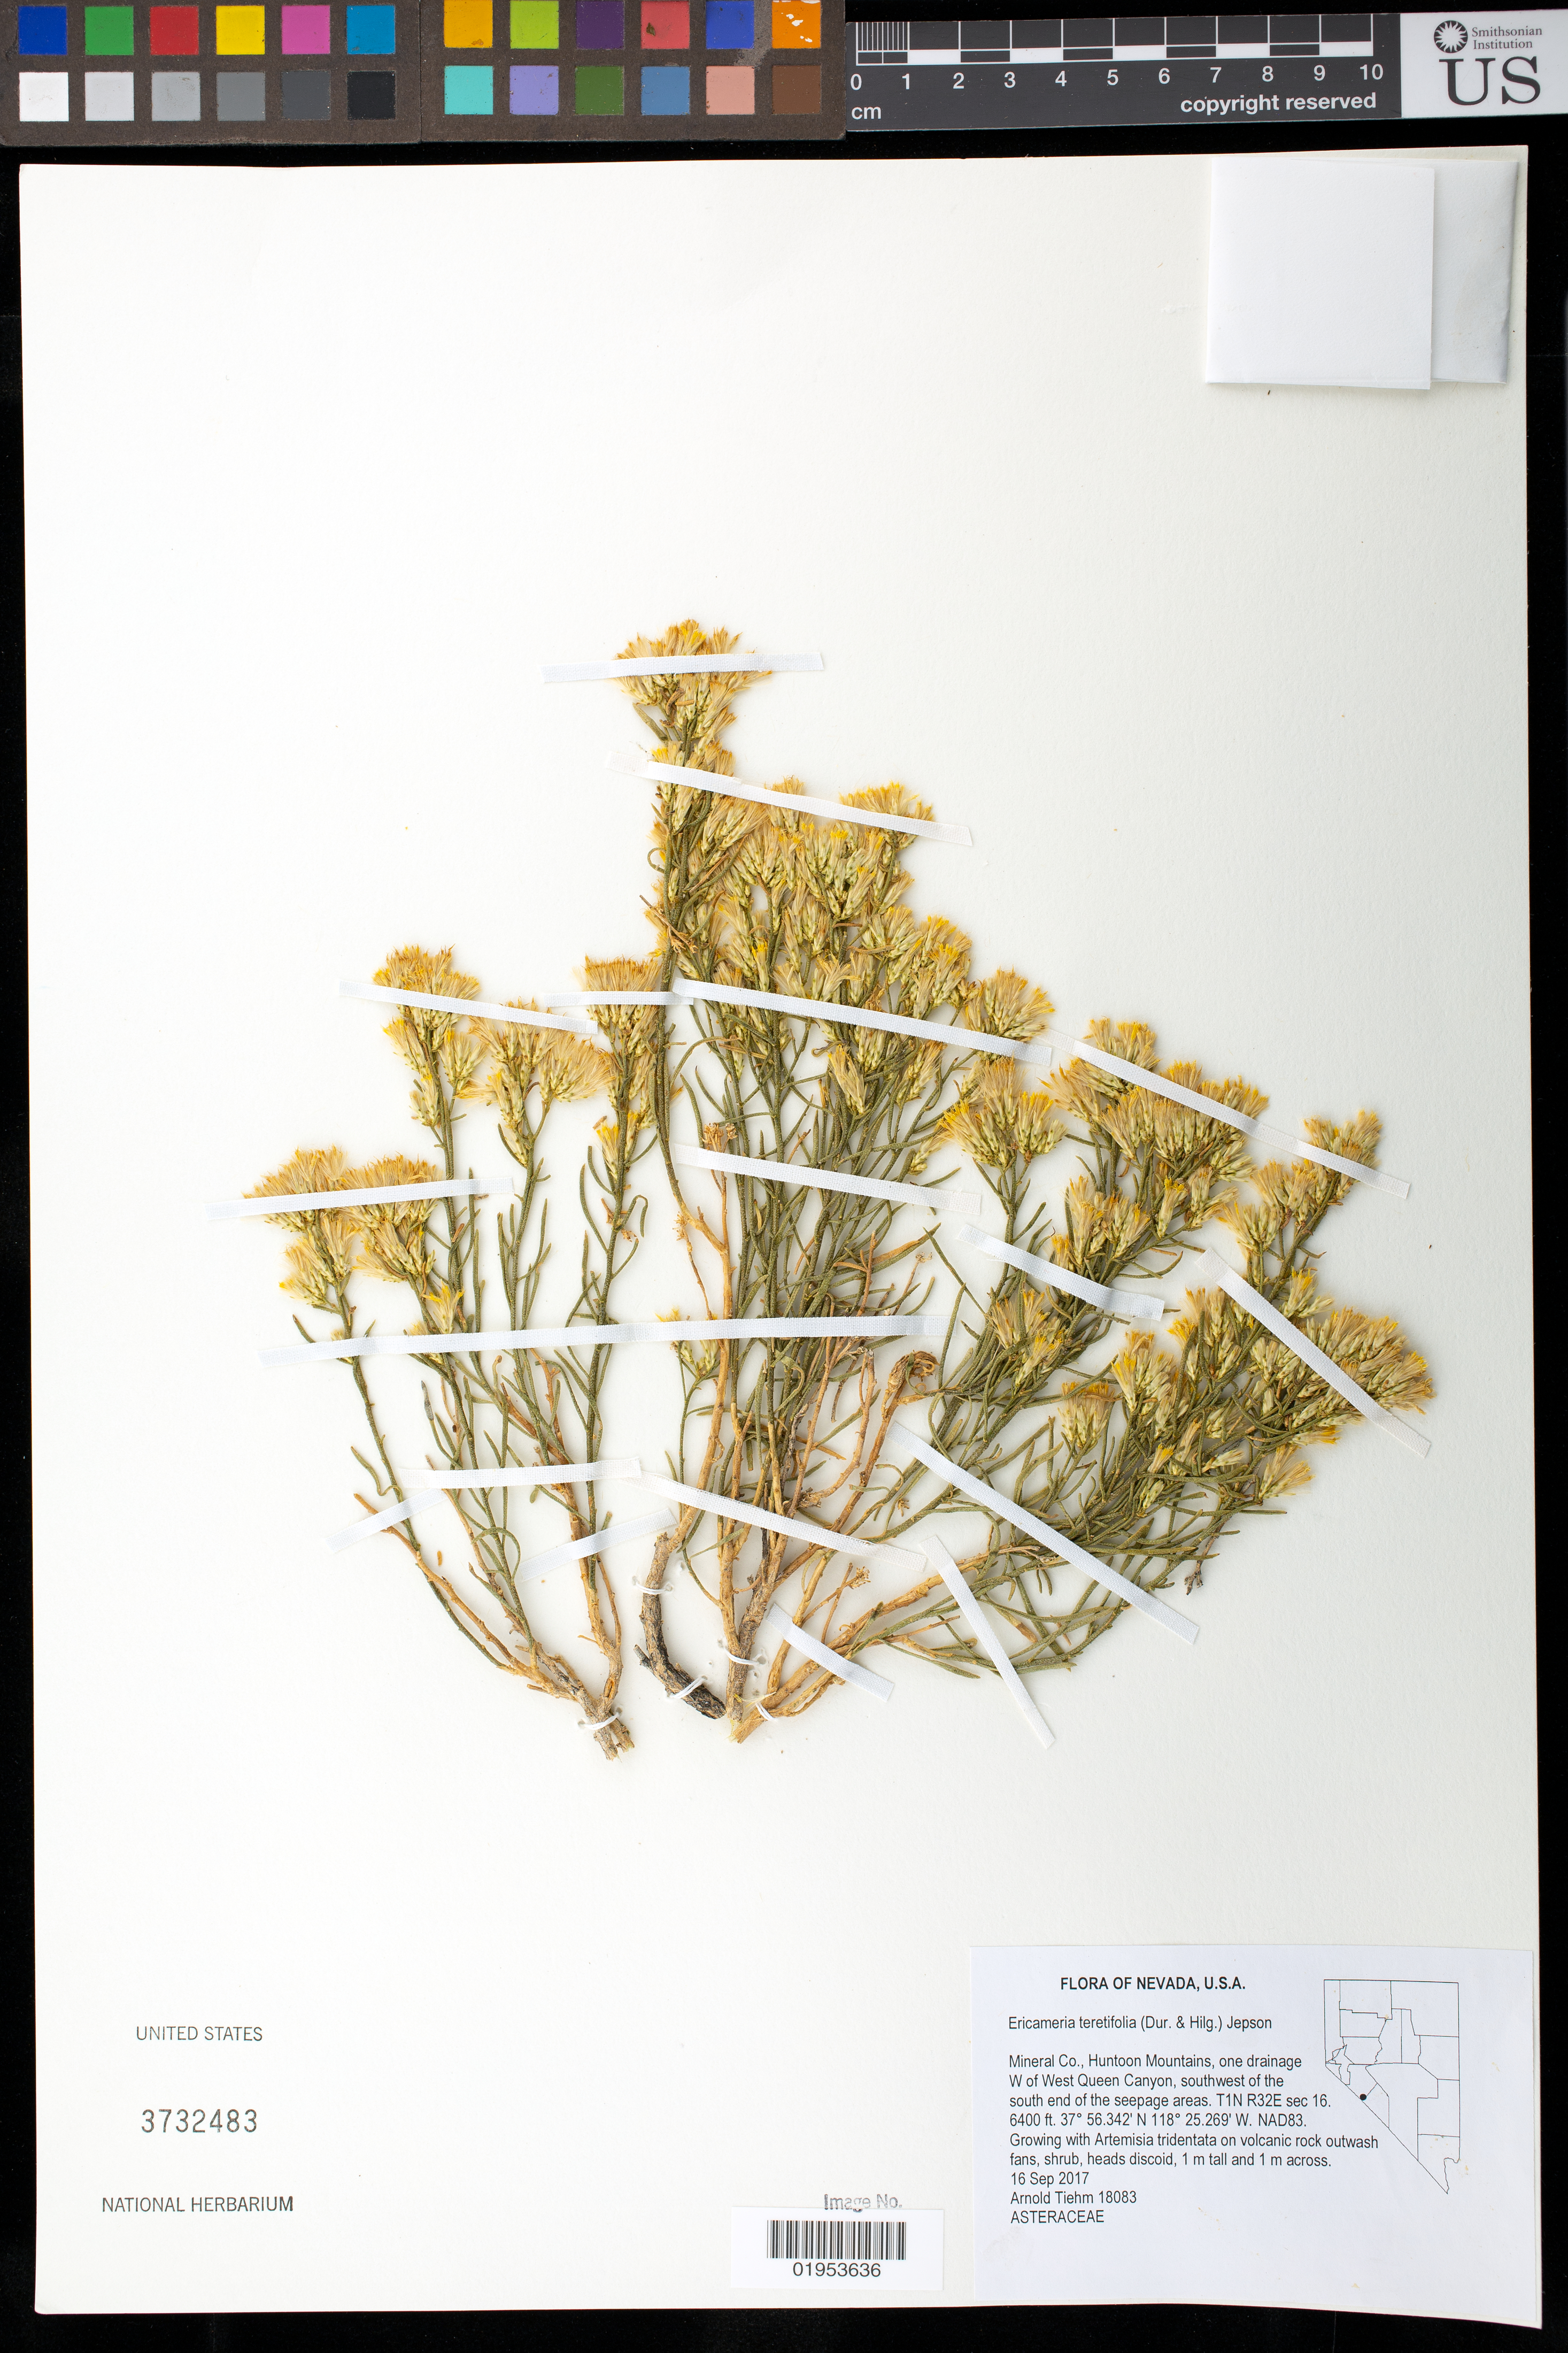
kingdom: Plantae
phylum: Tracheophyta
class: Magnoliopsida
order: Asterales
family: Asteraceae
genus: Ericameria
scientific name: Ericameria teretifolia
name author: (Durand & Hilg.) Jeps.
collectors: A. Tiehm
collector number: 18083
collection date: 2017-09-16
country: United States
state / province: Nevada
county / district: Mineral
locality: Huntoon Mtns., one drainage W of West Queen Canyon, SW of the S end of the seepage areas.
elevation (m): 1951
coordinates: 37 56.342 N, 118 25.269 W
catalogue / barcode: US 3732483